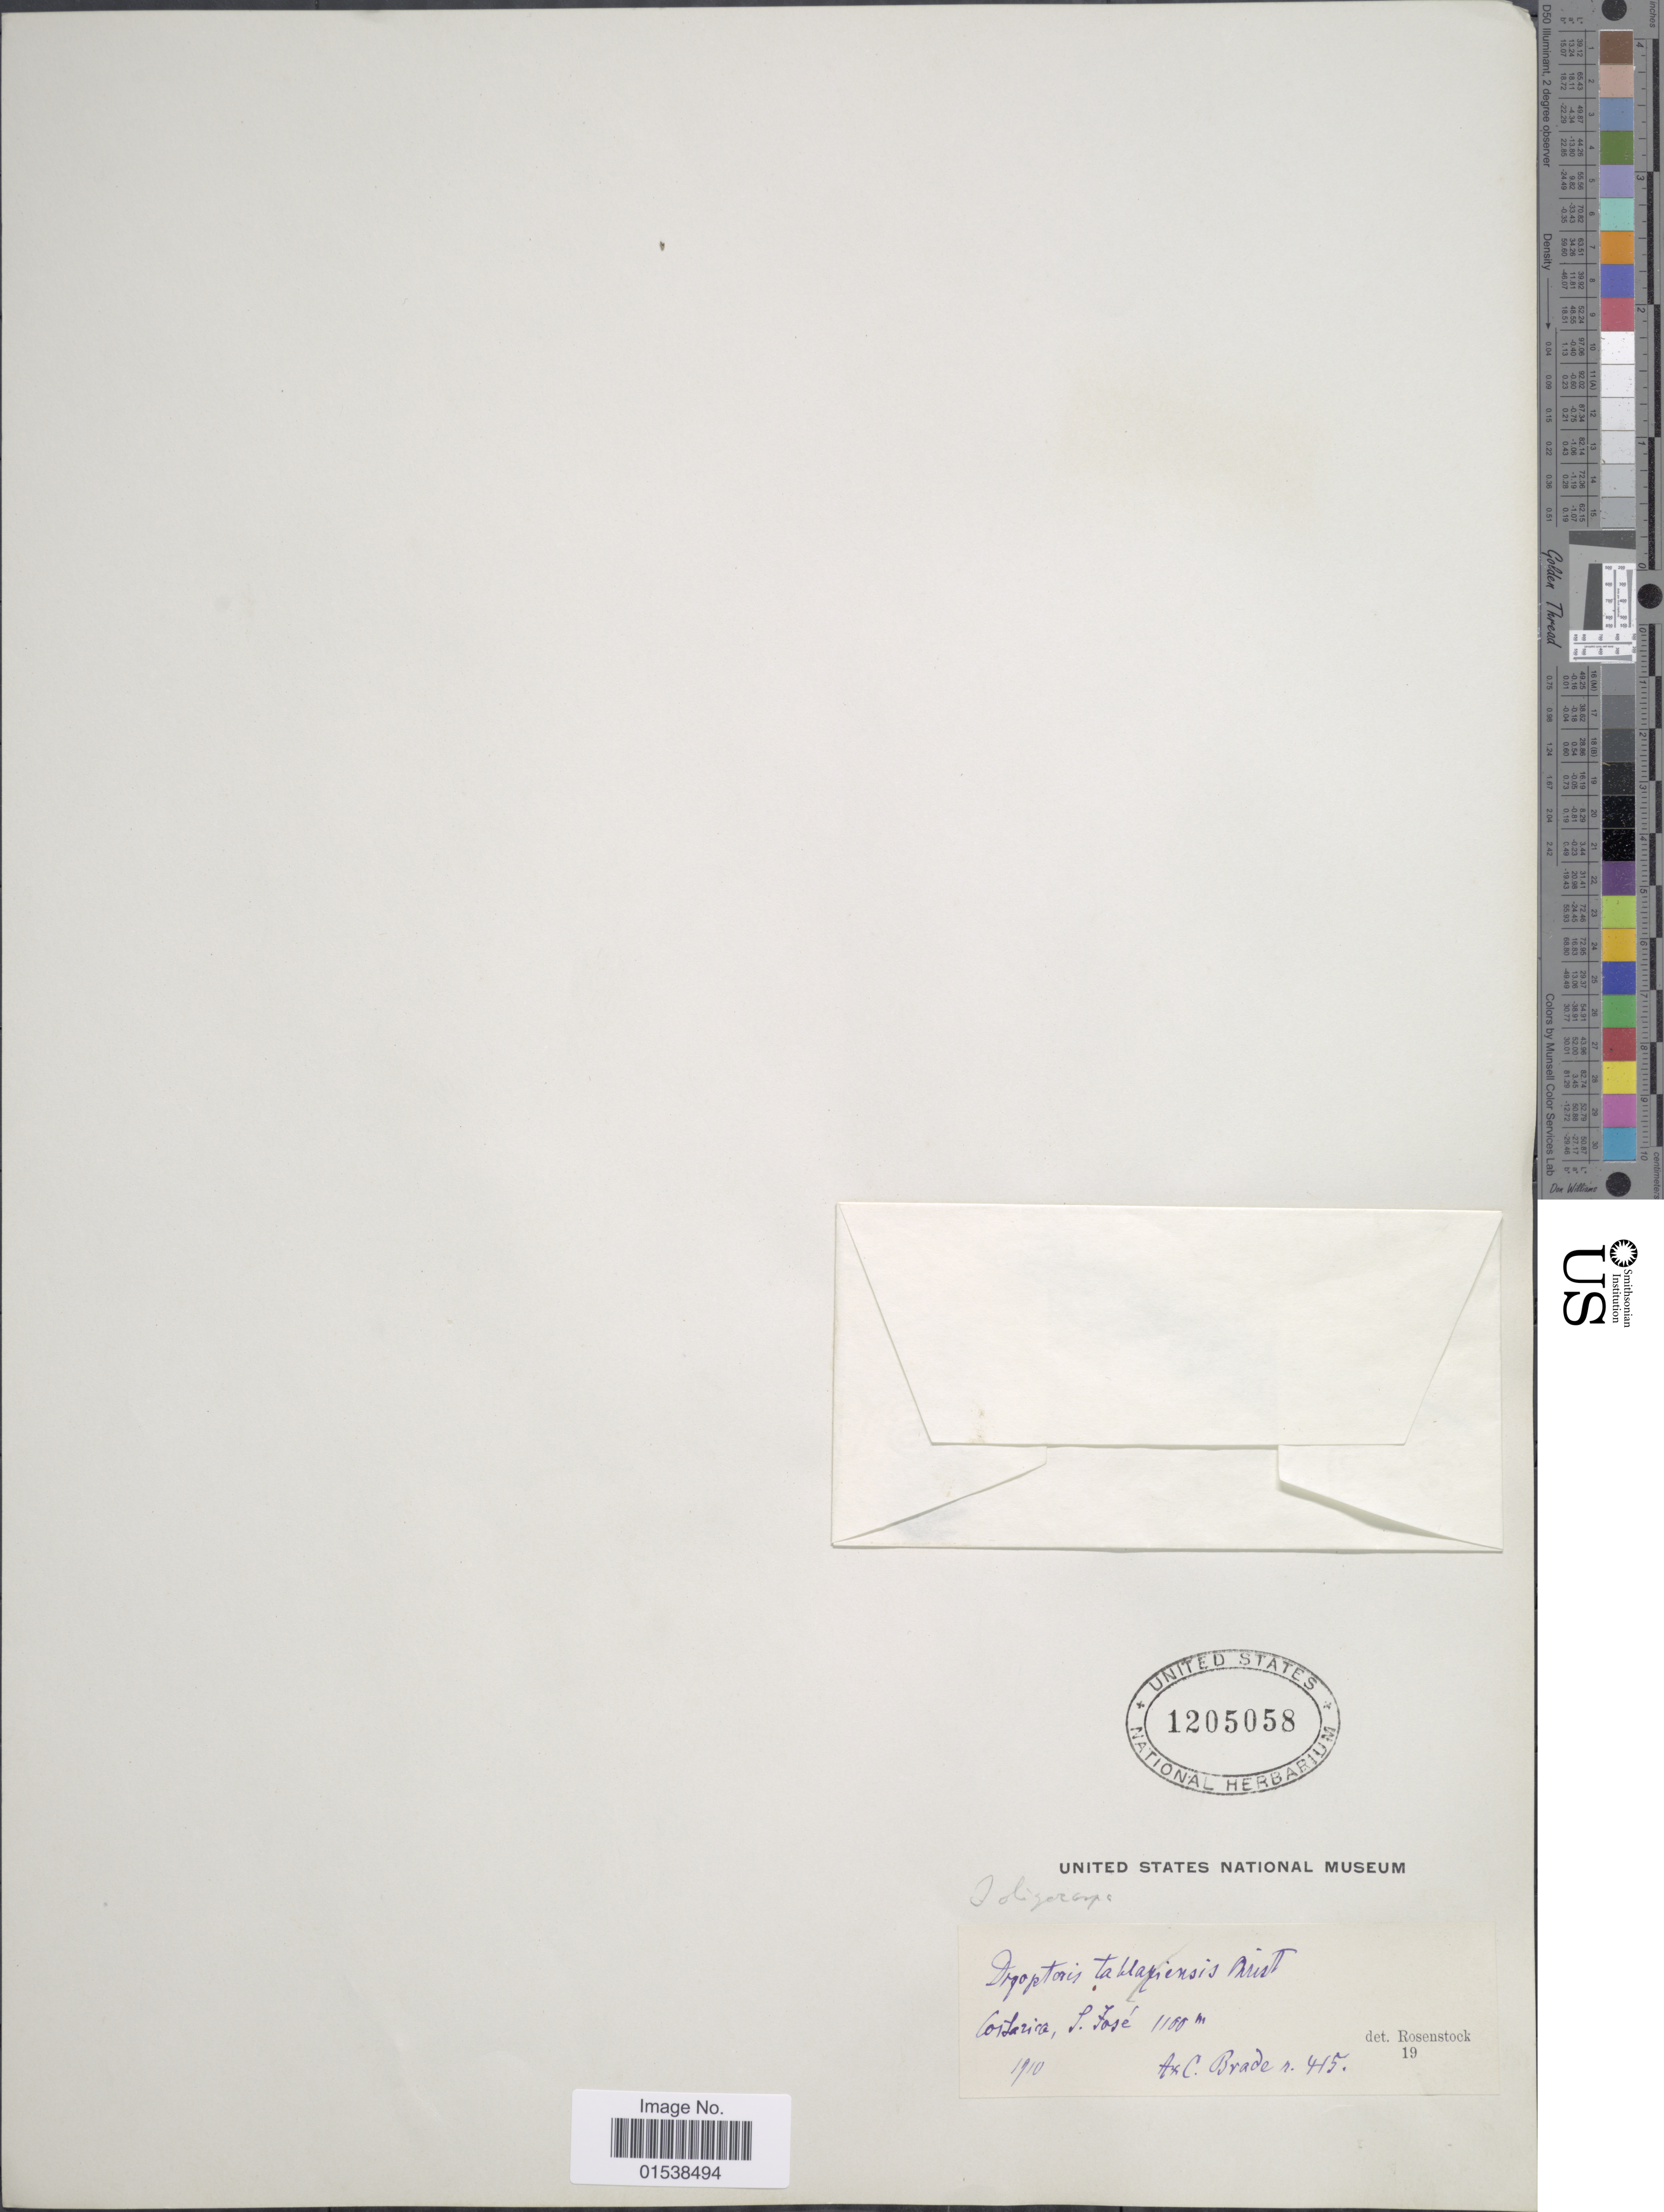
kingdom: Plantae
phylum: Tracheophyta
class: Polypodiopsida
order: Polypodiales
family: Thelypteridaceae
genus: Amauropelta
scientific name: Amauropelta oligocarpa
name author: (Humb. & Bonpl. ex Willd.) Pic. Serm.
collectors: A. Brade & C. Brade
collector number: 415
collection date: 1910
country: Costa Rica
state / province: San José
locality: Costa Rica, S. Jose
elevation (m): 1100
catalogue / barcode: US 1205058